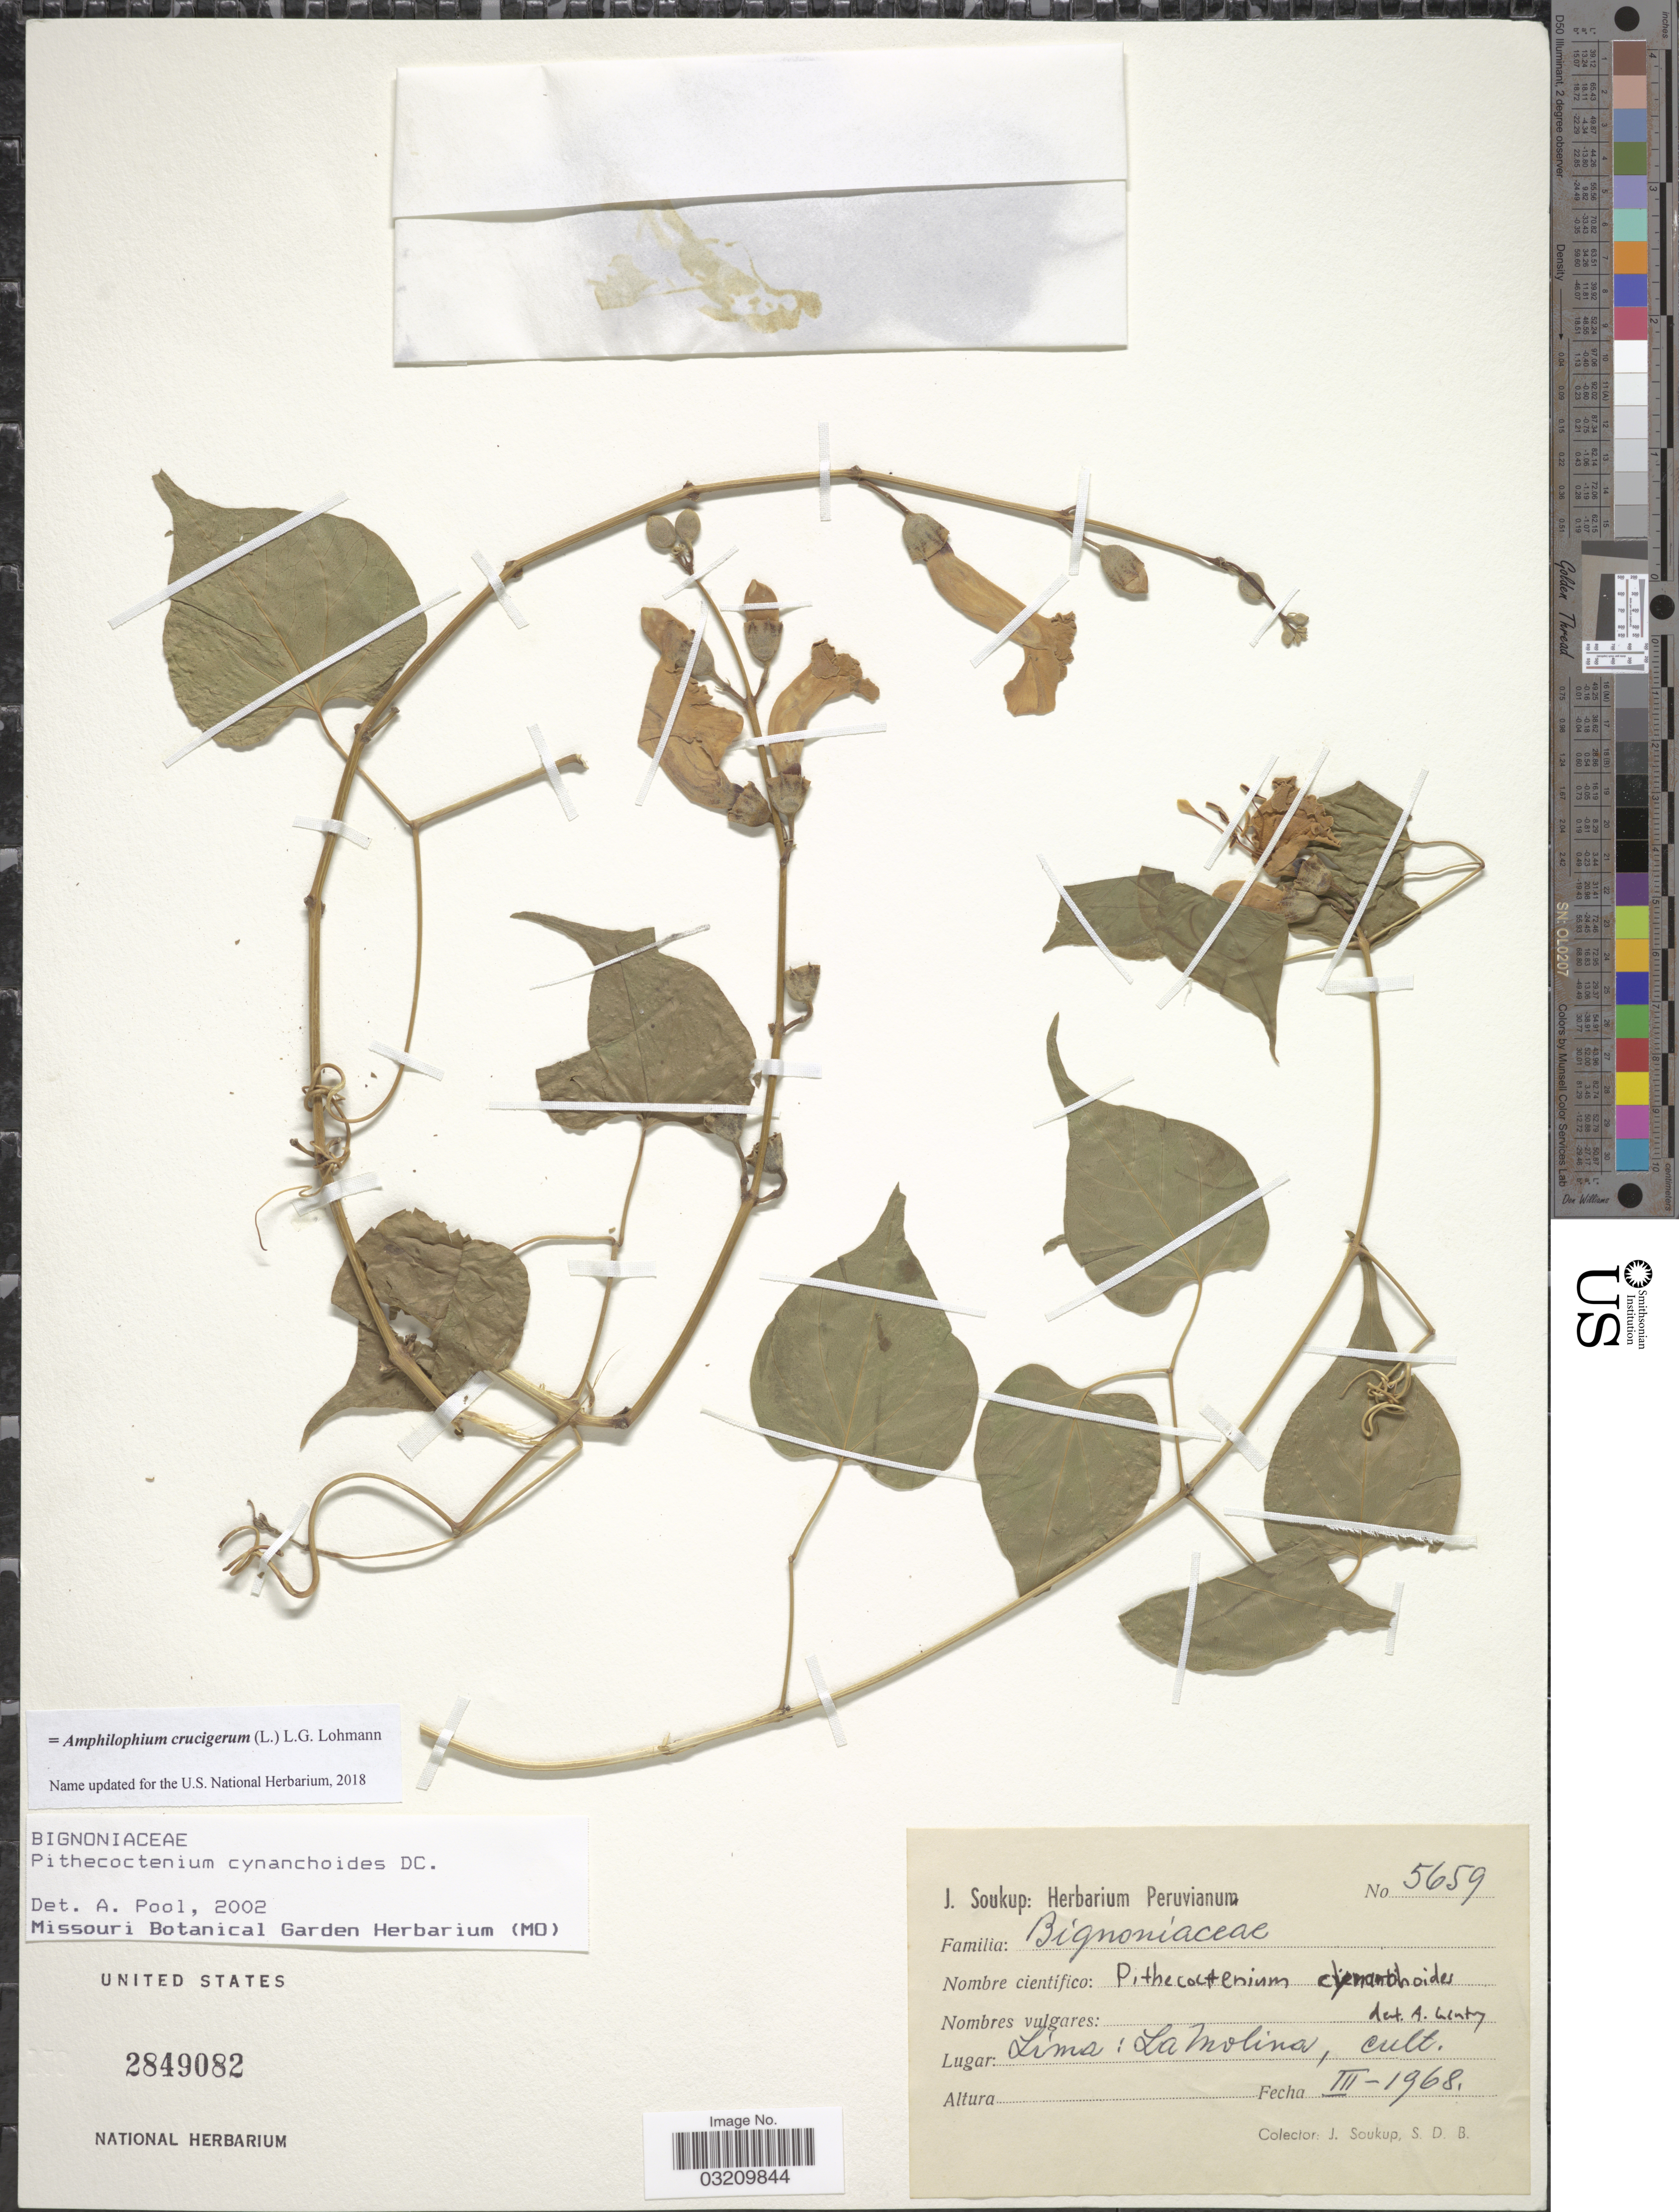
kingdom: Plantae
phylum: Tracheophyta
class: Magnoliopsida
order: Lamiales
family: Bignoniaceae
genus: Amphilophium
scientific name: Amphilophium crucigerum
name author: (L.) L.G. Lohmann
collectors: J. Soukup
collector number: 5659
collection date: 1968-03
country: Peru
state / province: Lima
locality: La Molina.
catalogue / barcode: US 2849082